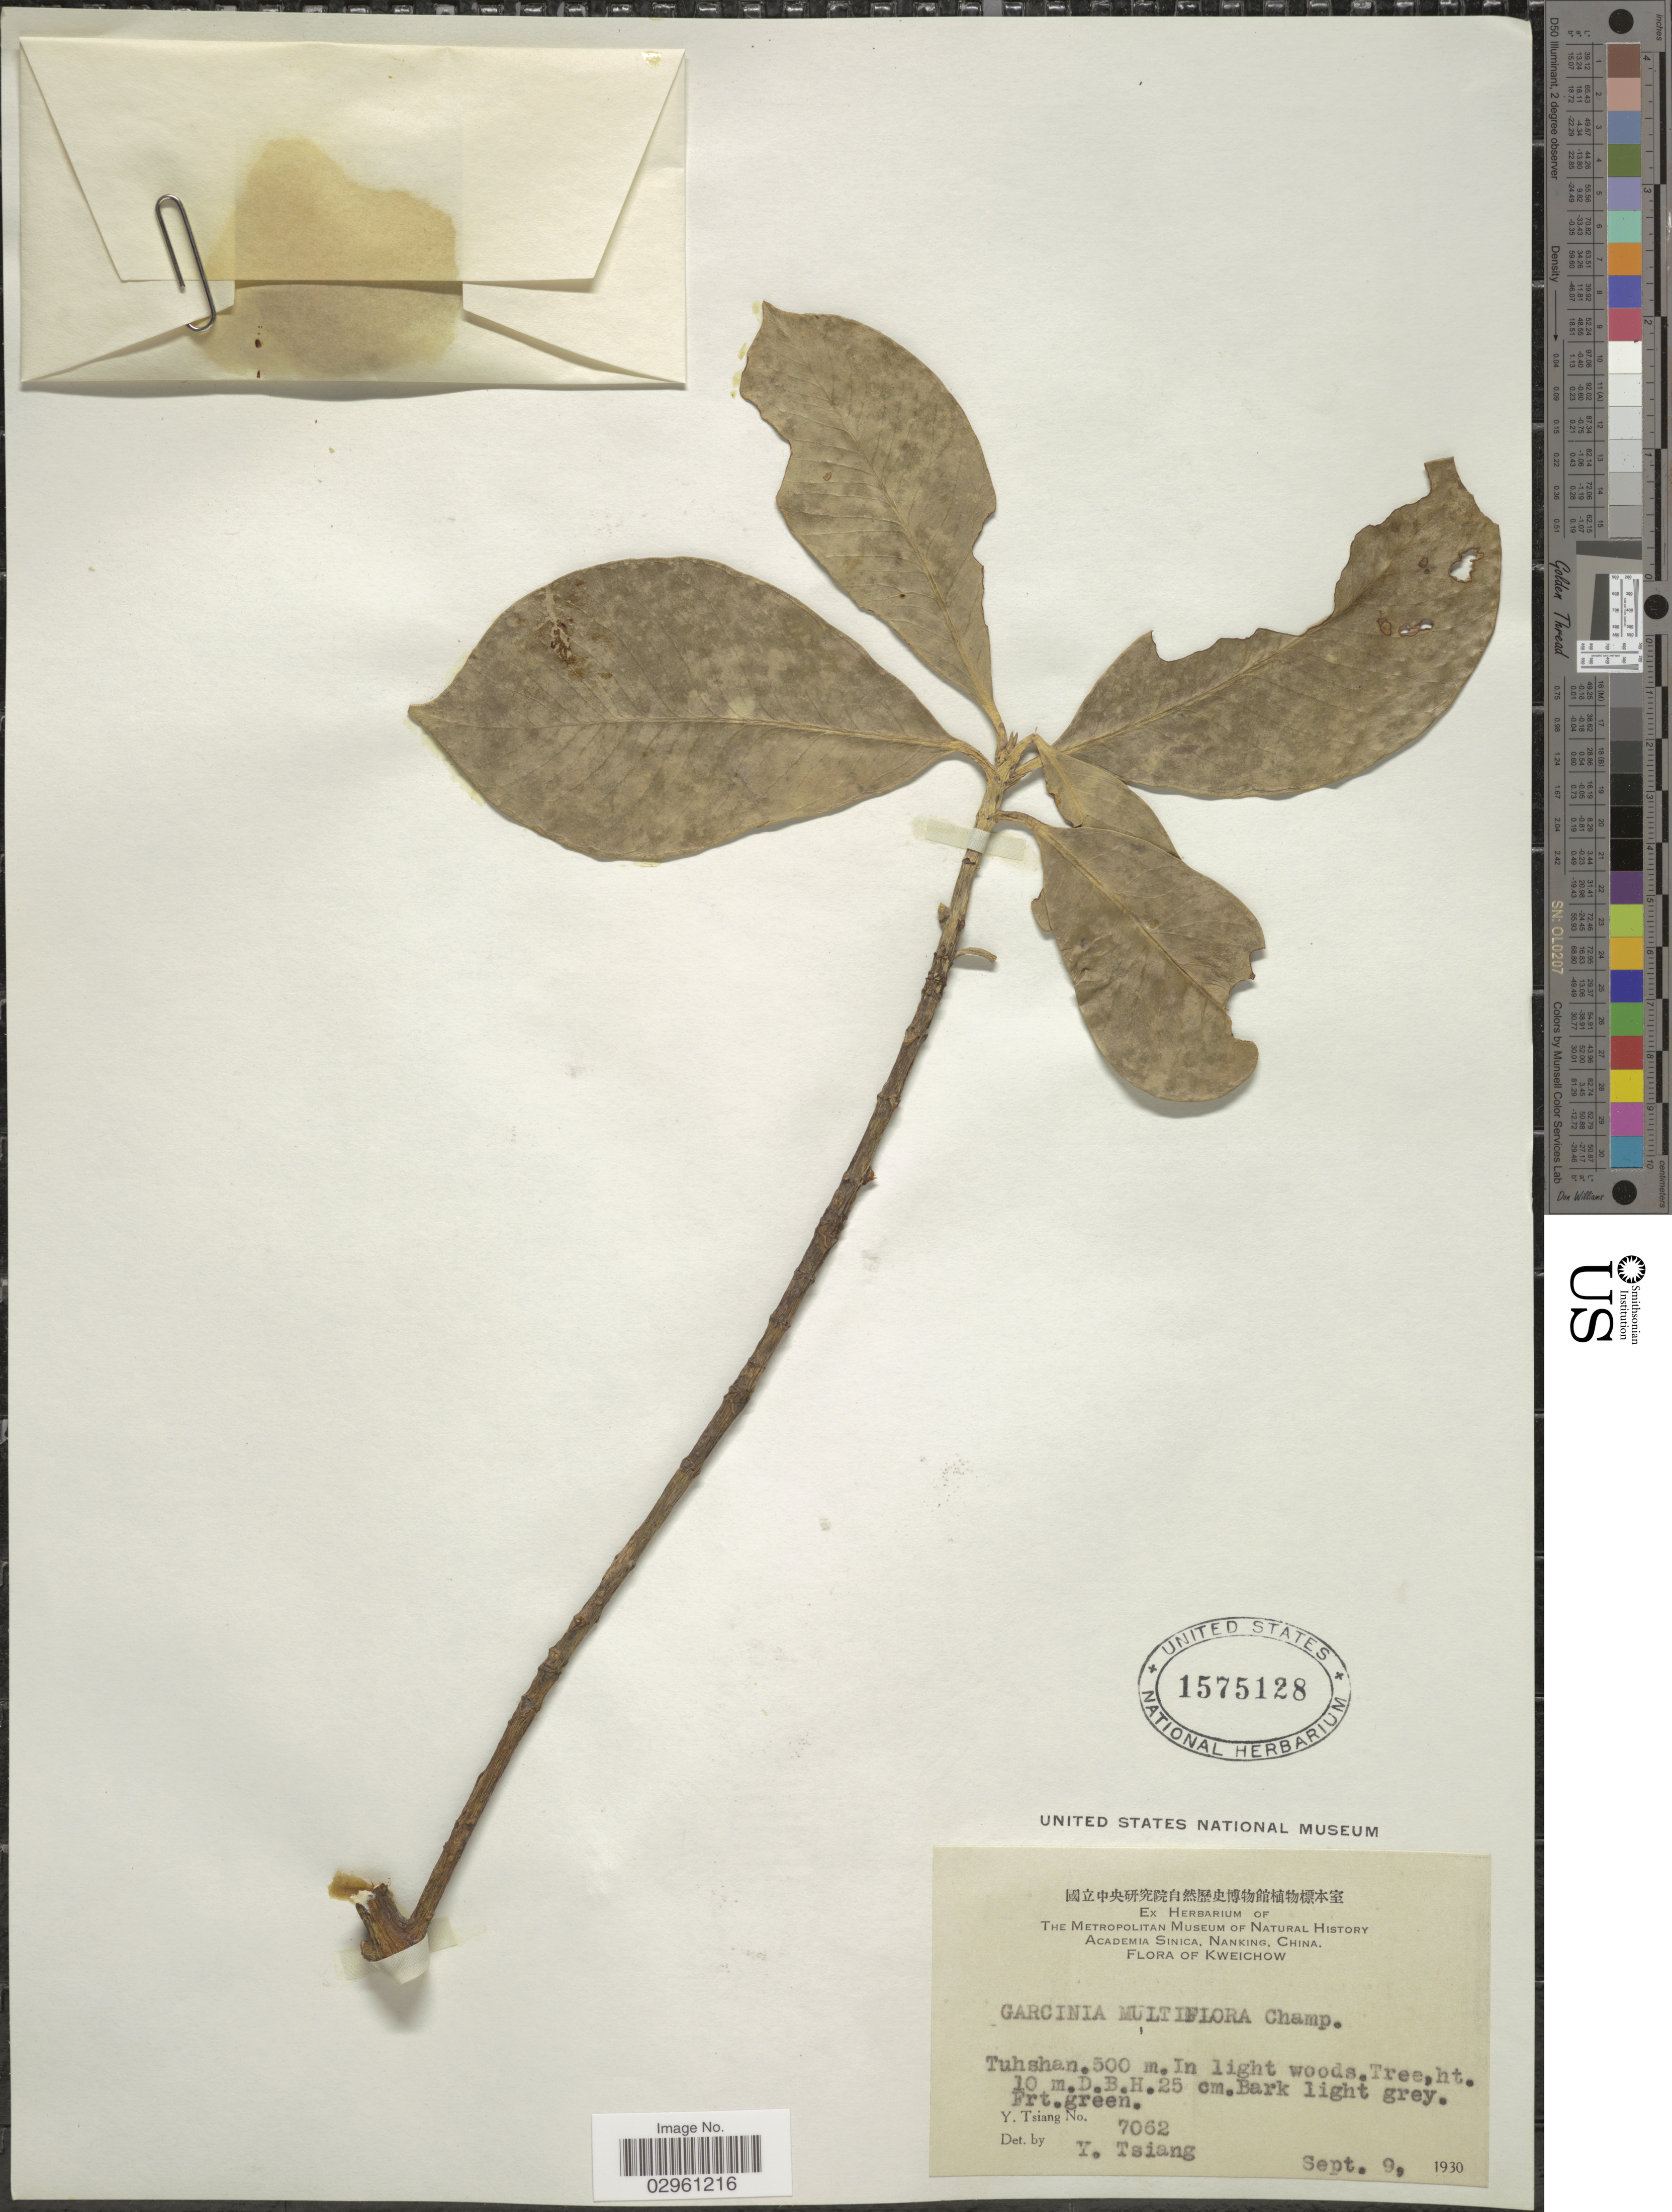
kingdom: Plantae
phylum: Tracheophyta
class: Magnoliopsida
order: Malpighiales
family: Clusiaceae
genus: Garcinia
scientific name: Garcinia multiflora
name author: Champ. ex Benth.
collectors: Y. Tsiang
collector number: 7062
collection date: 1930-09-09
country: China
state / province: Guizhou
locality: Kweichow. Tuhshan.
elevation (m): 500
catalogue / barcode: US 1575128